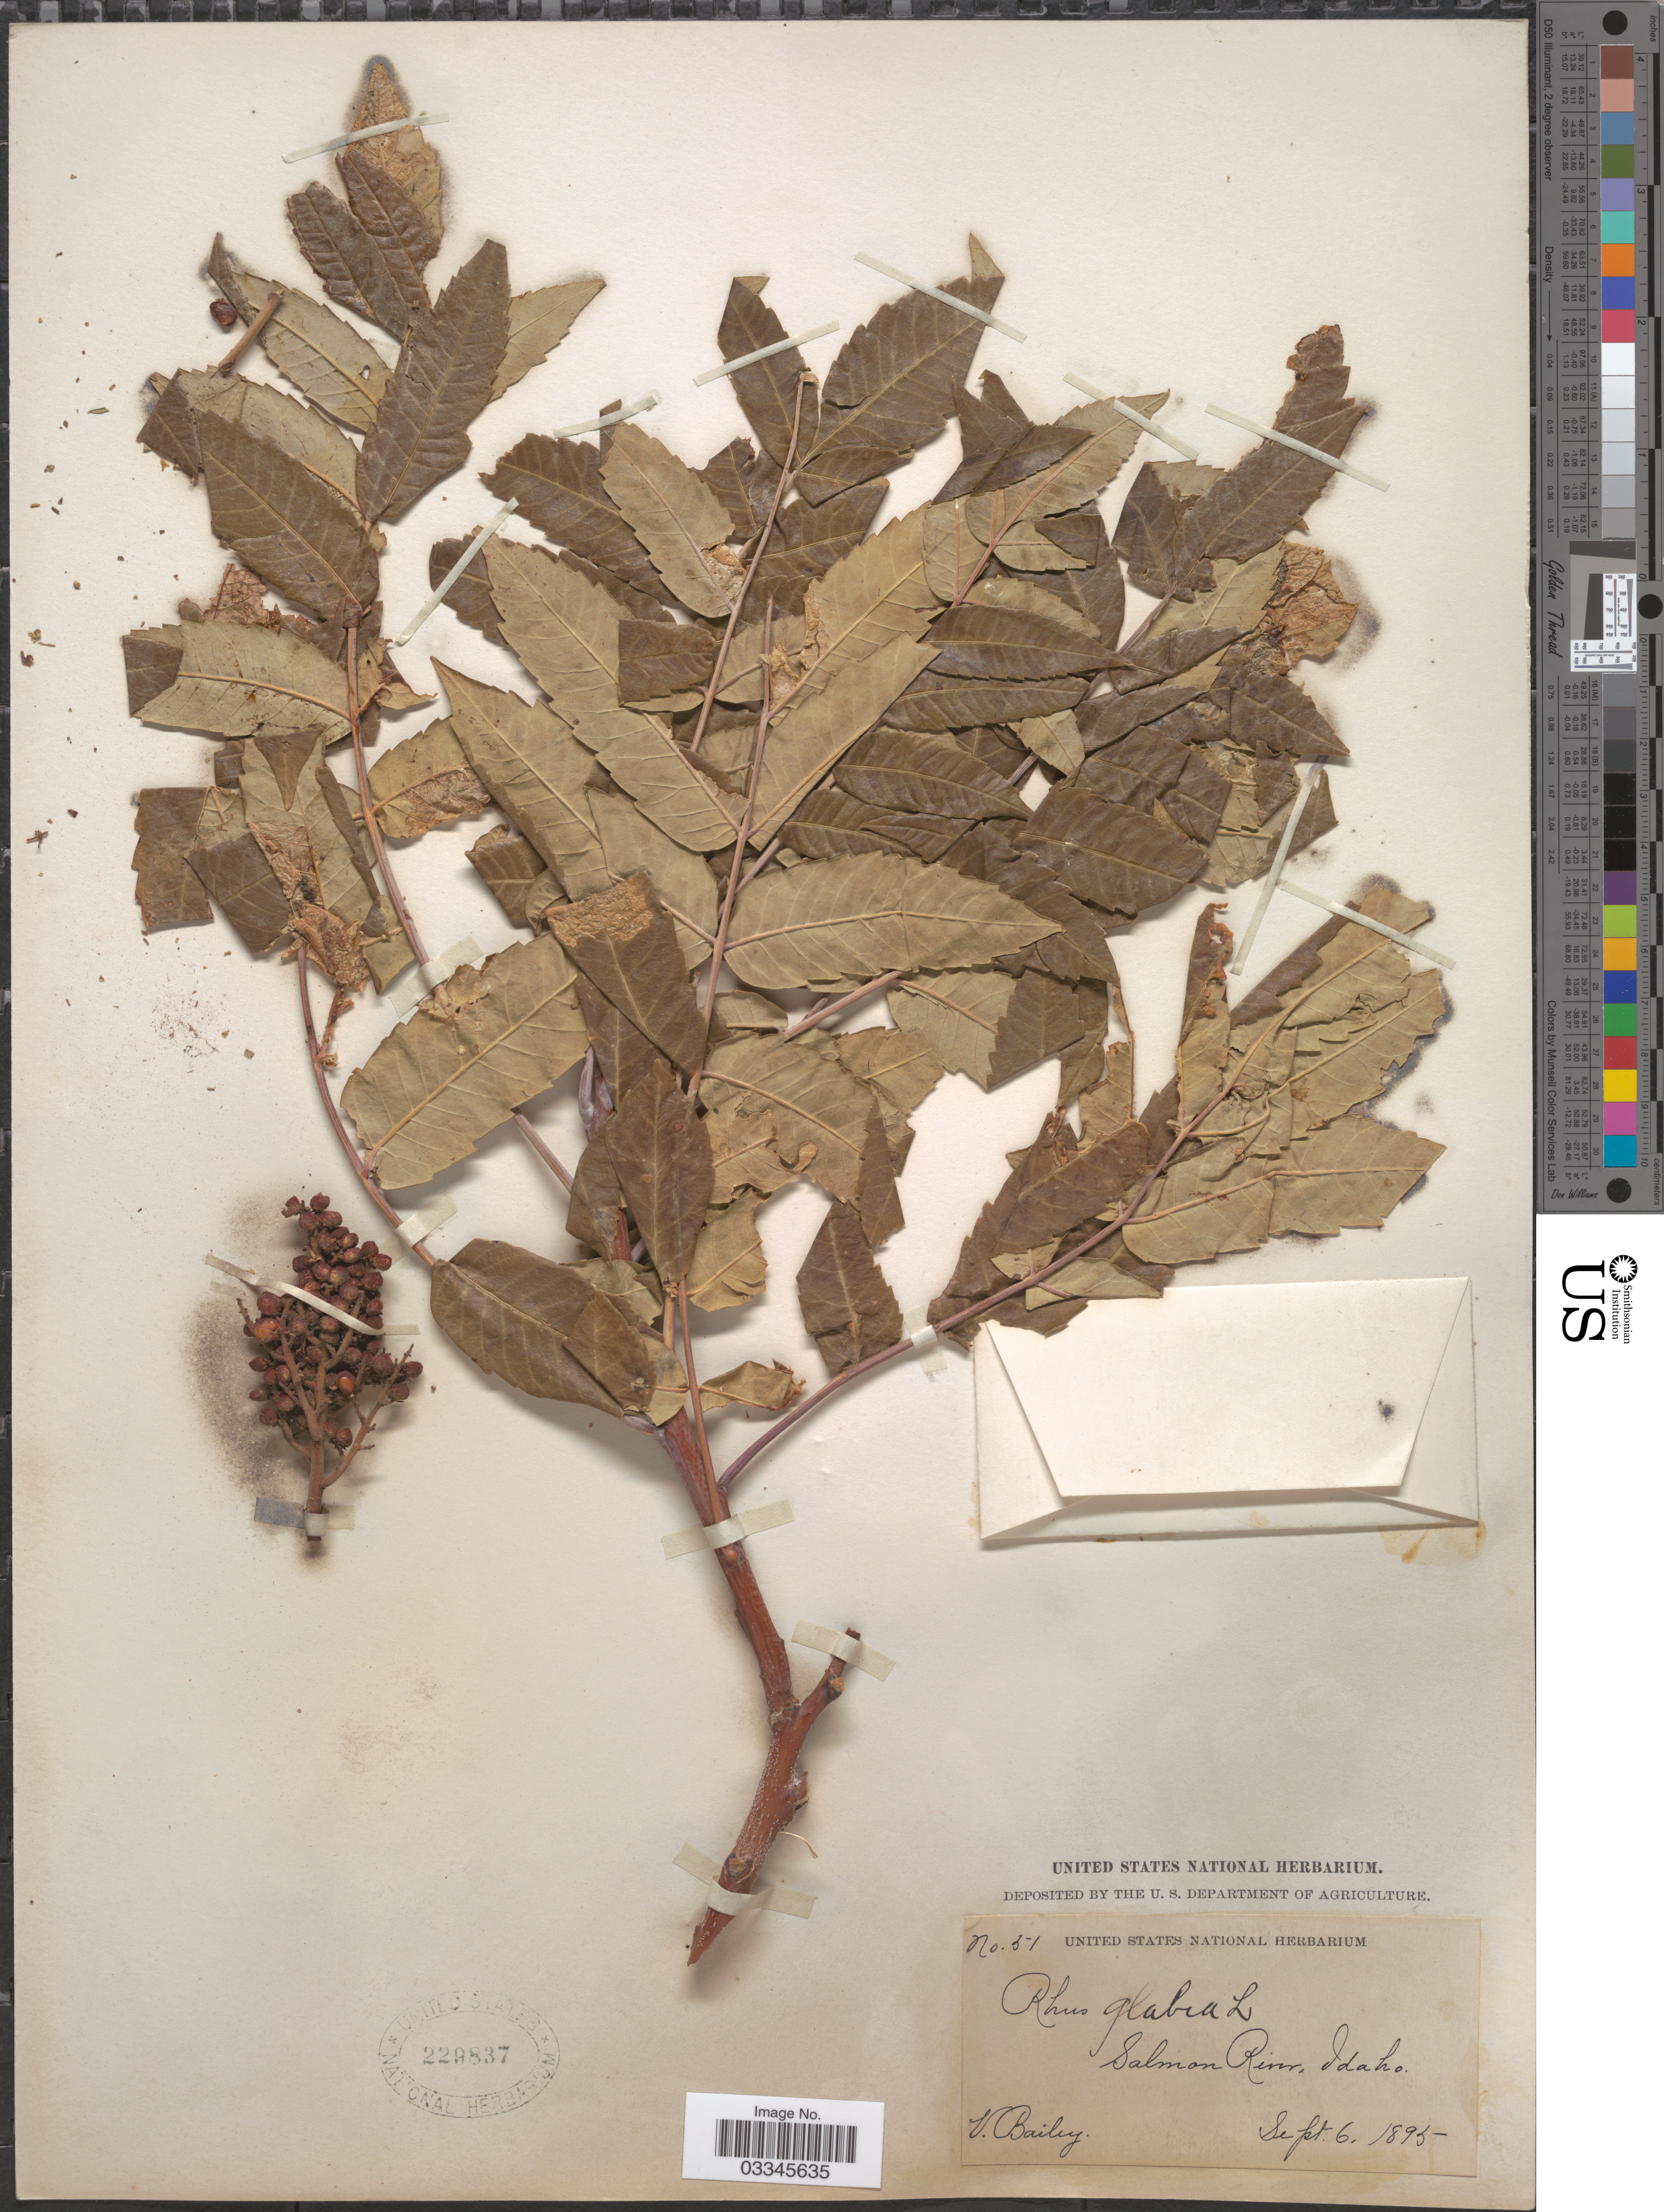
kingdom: Plantae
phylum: Tracheophyta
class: Magnoliopsida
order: Sapindales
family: Anacardiaceae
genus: Rhus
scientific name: Rhus arguta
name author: Greene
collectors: V. L. Bailey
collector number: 51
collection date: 1895-09-06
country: United States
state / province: Idaho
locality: Salmon River.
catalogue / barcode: US 229837